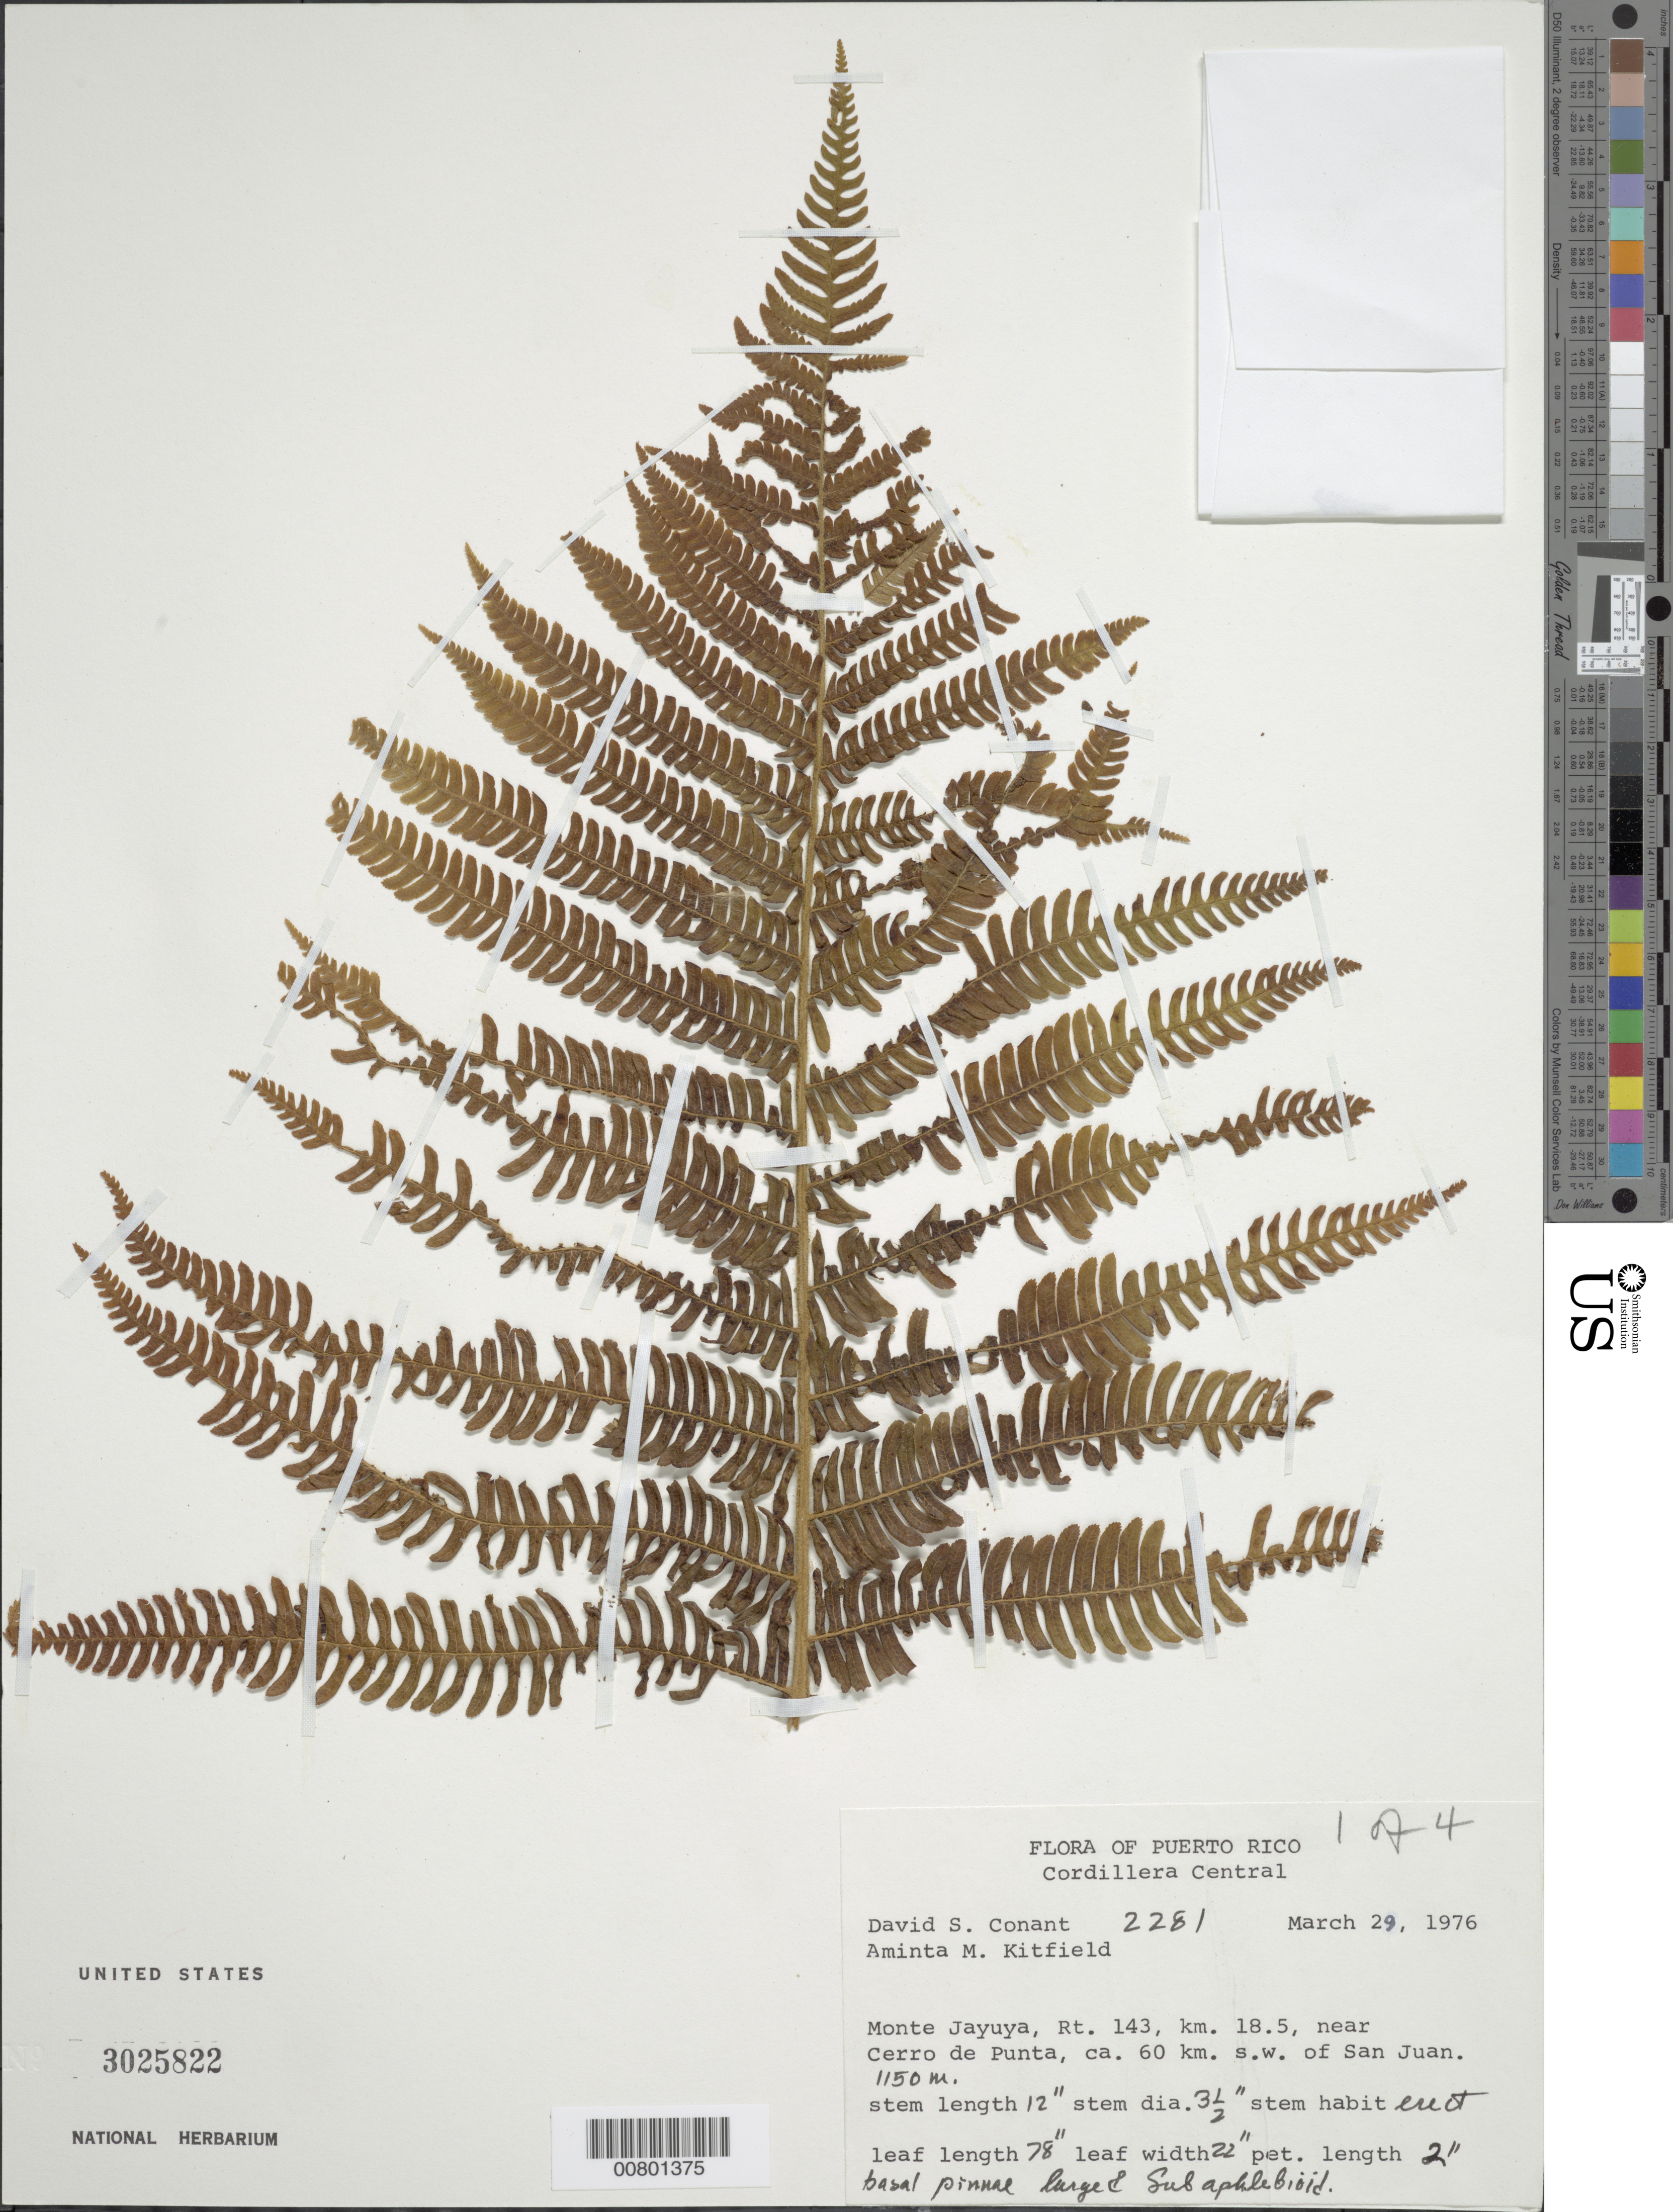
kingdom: Plantae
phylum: Tracheophyta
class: Polypodiopsida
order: Cyatheales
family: Cyatheaceae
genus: Alsophila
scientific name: Alsophila sp.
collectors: D. S. Conant & A. Kitfield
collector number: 2281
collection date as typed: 29 Mar 1976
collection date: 1976-03-29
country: Puerto Rico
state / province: Jayuya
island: Puerto Rico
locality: Monte Jayuya, Rt. 143, km 18.5, near Cerro de Punta, ca. 60 km SW of San Juan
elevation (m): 1150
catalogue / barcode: US 3025822